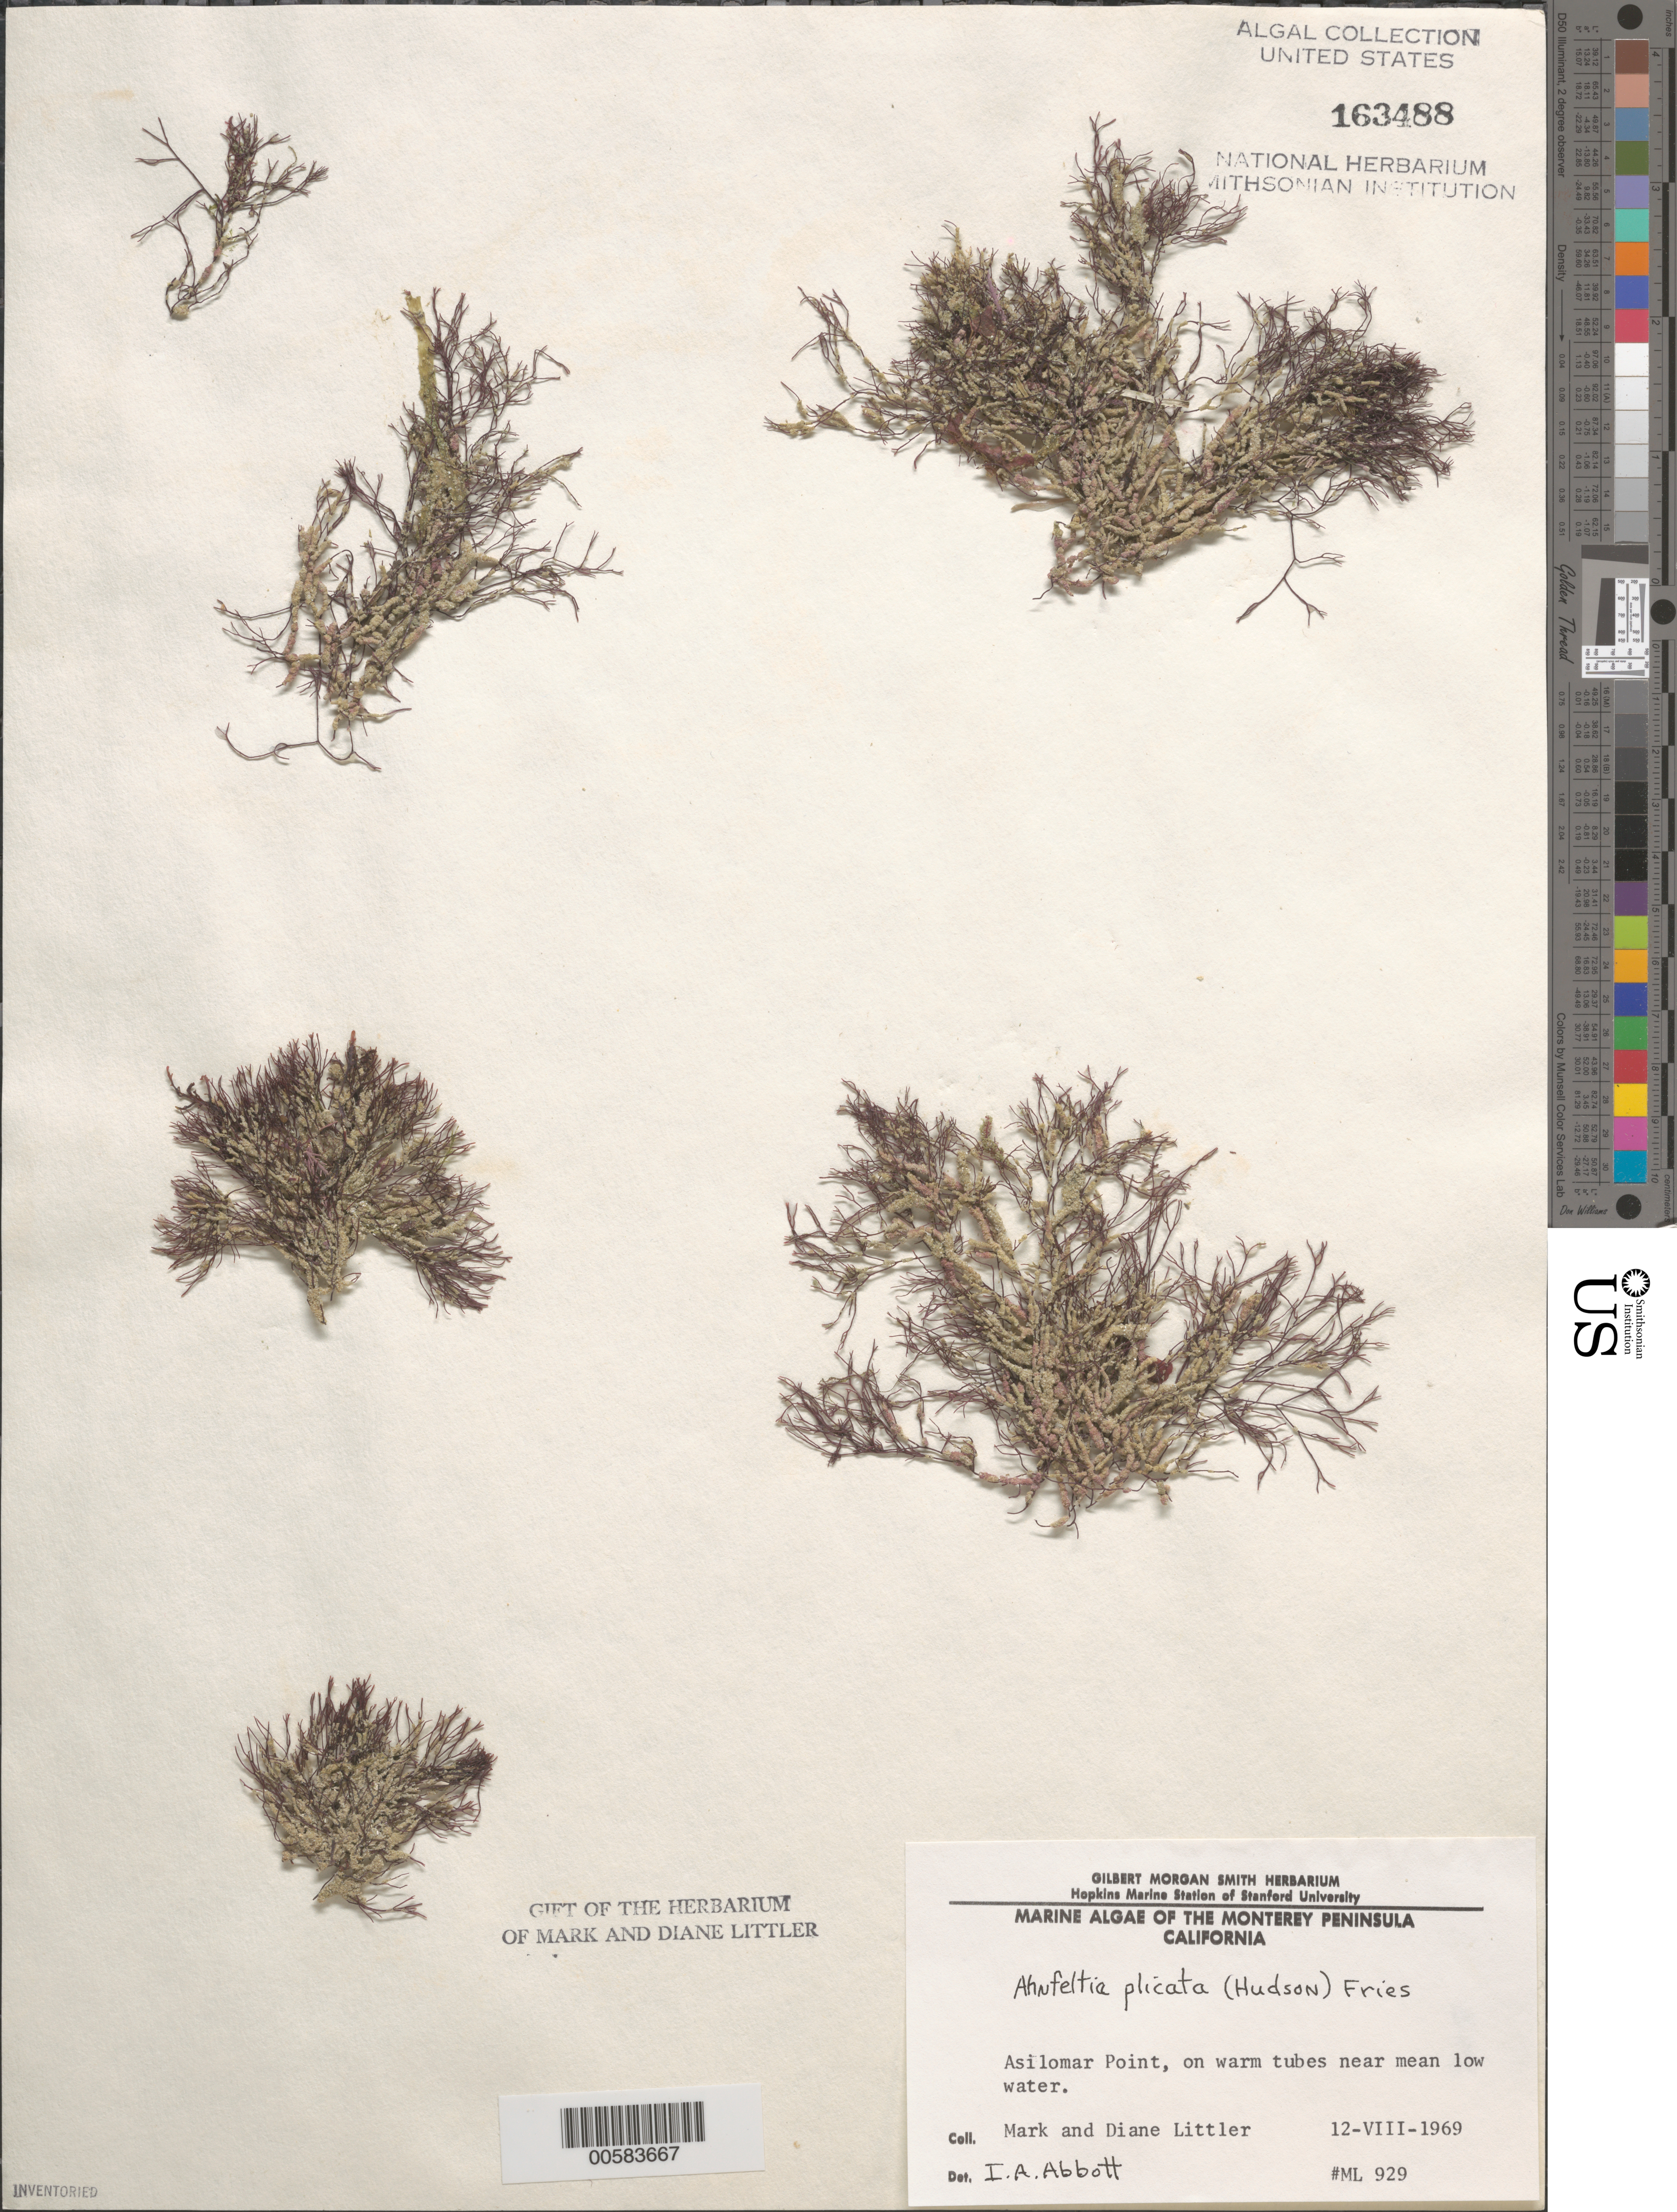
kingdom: Plantae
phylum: Rhodophyta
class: Florideophyceae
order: Ahnfeltiales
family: Ahnfeltiaceae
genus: Ahnfeltia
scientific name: Ahnfeltia plicata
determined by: Abbott, Isabella A.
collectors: M. M. Littler & D. S. Littler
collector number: ML 929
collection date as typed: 12 Aug 1969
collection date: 1969-08-12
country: United States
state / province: California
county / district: Monterey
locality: Asilomar Point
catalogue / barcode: US 163488